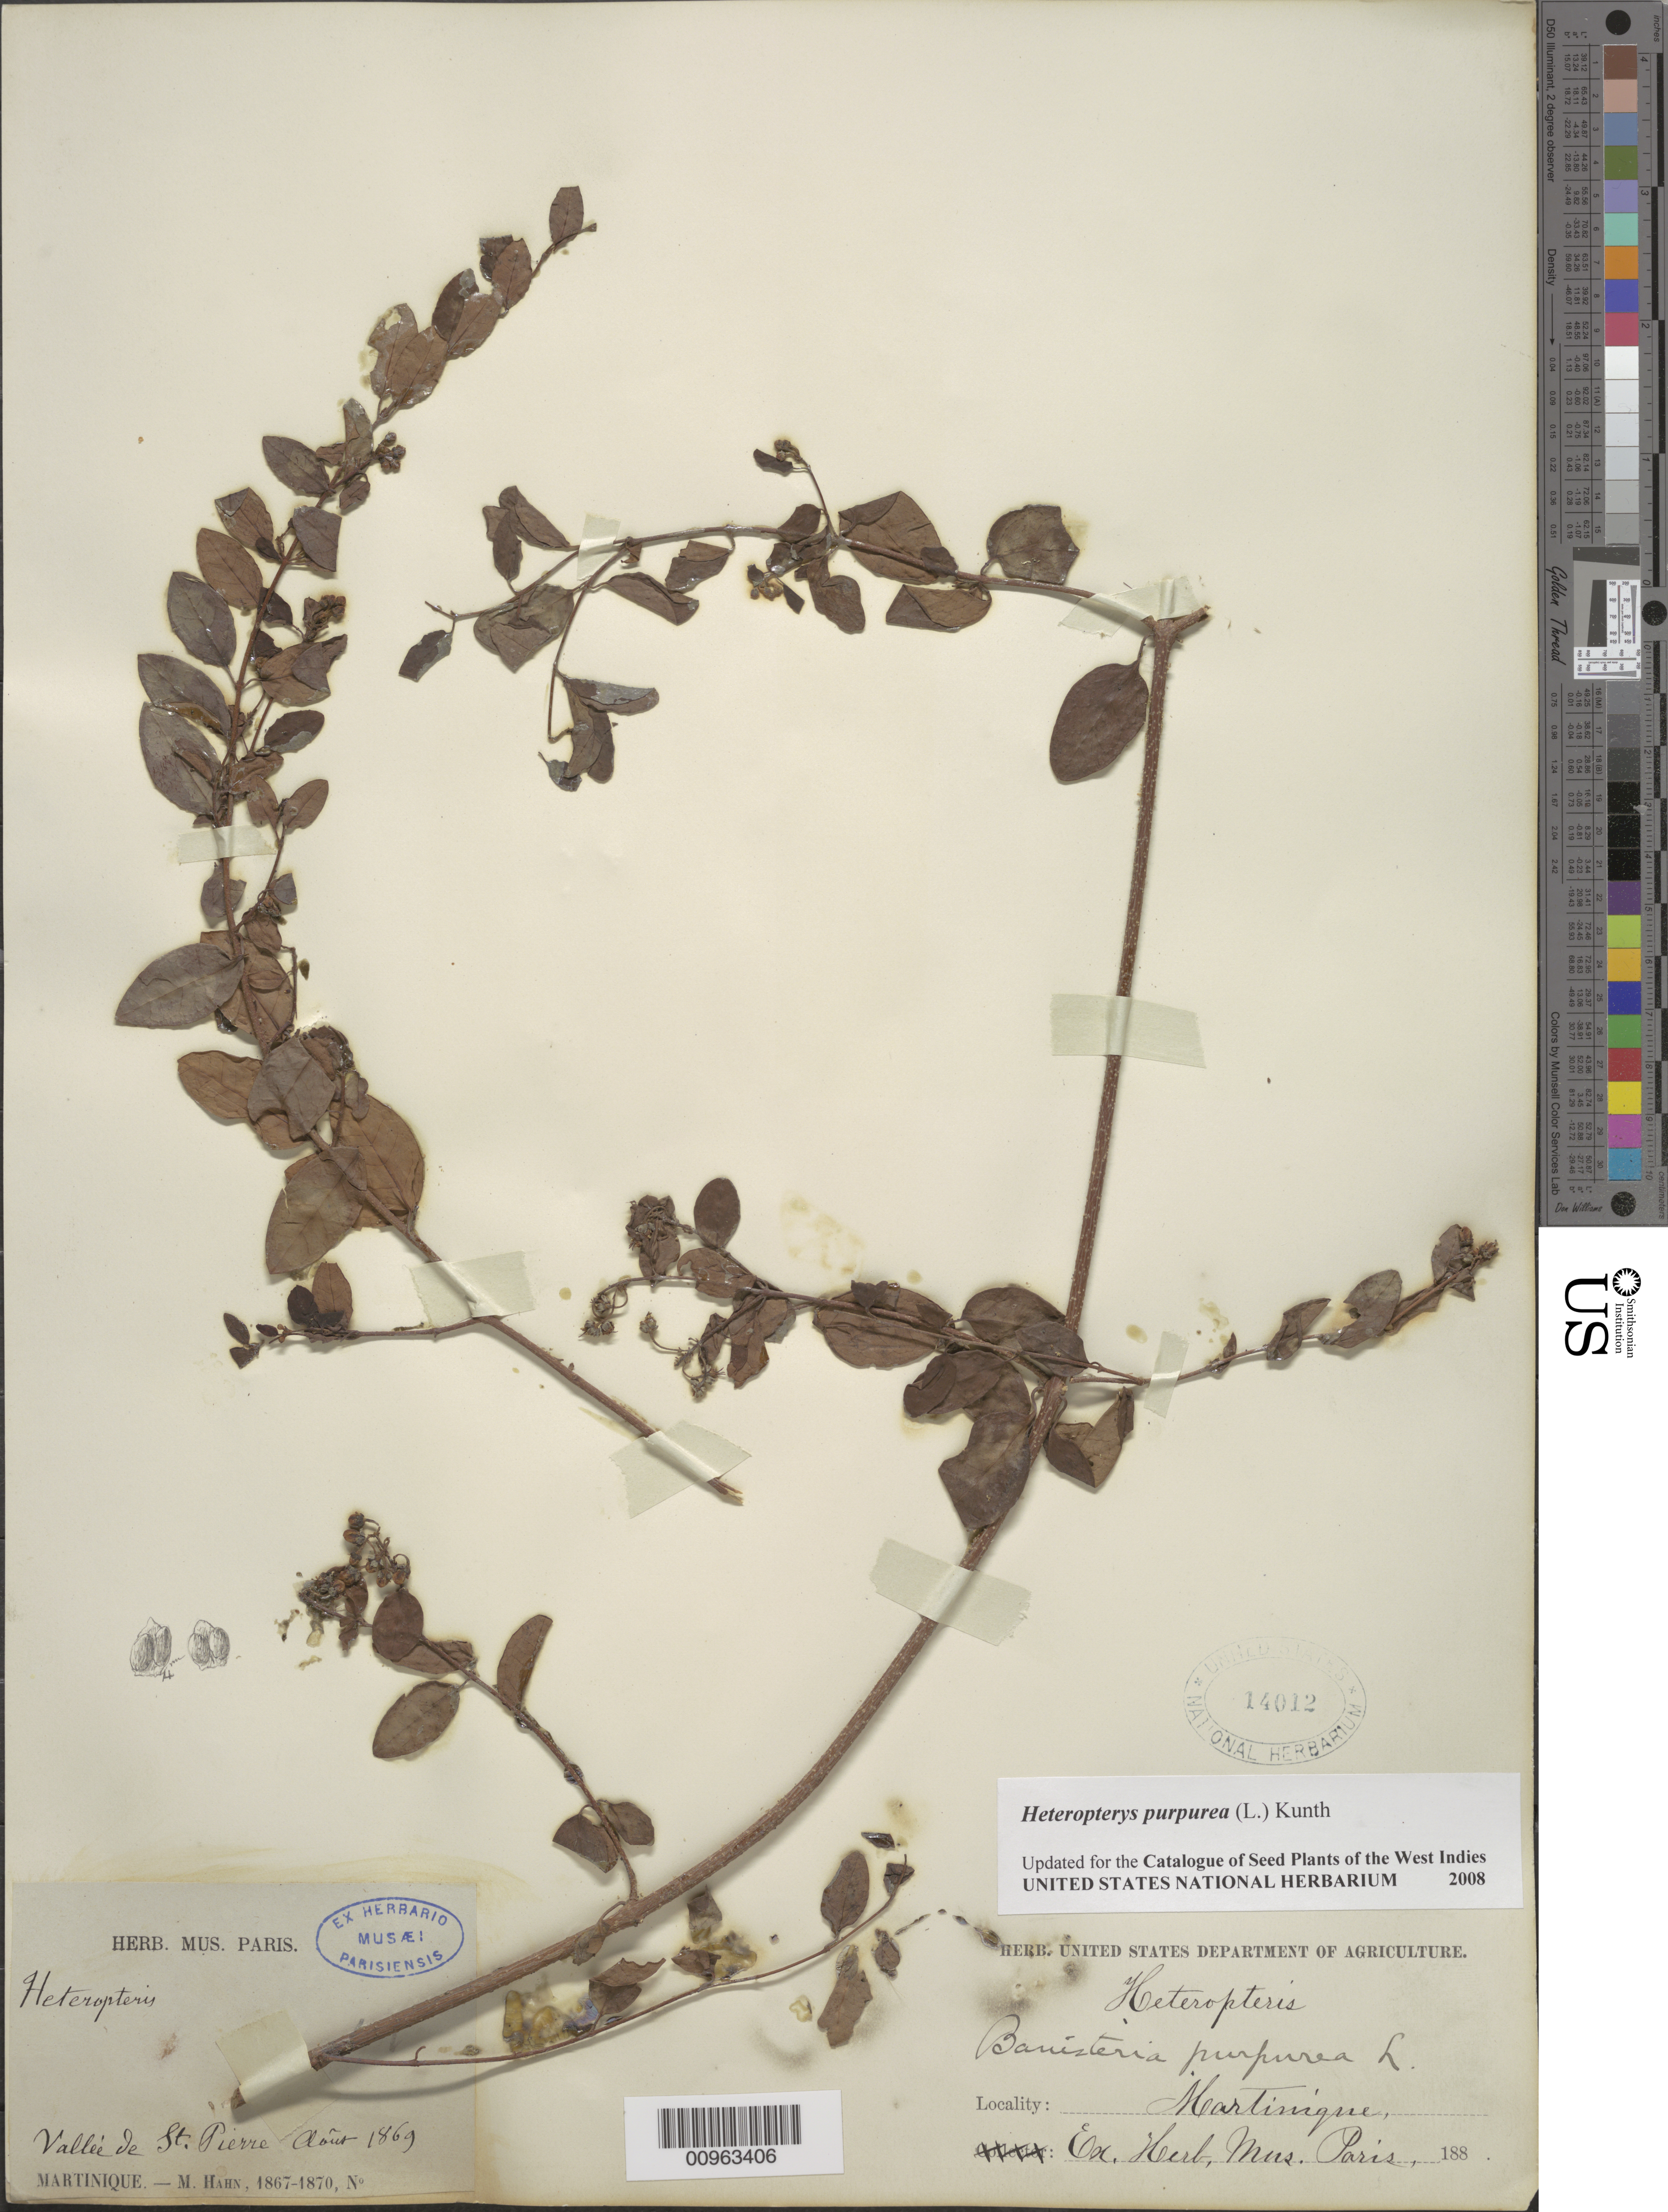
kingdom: Plantae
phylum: Tracheophyta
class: Magnoliopsida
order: Malpighiales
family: Malpighiaceae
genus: Heteropterys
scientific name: Heteropterys purpurea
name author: (L.) Kunth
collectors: M. Hahn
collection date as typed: Aug 1869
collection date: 1869-08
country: Martinique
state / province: Saint-Pierre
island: Martinique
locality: Valleé de St. Pierre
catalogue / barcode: US 14012